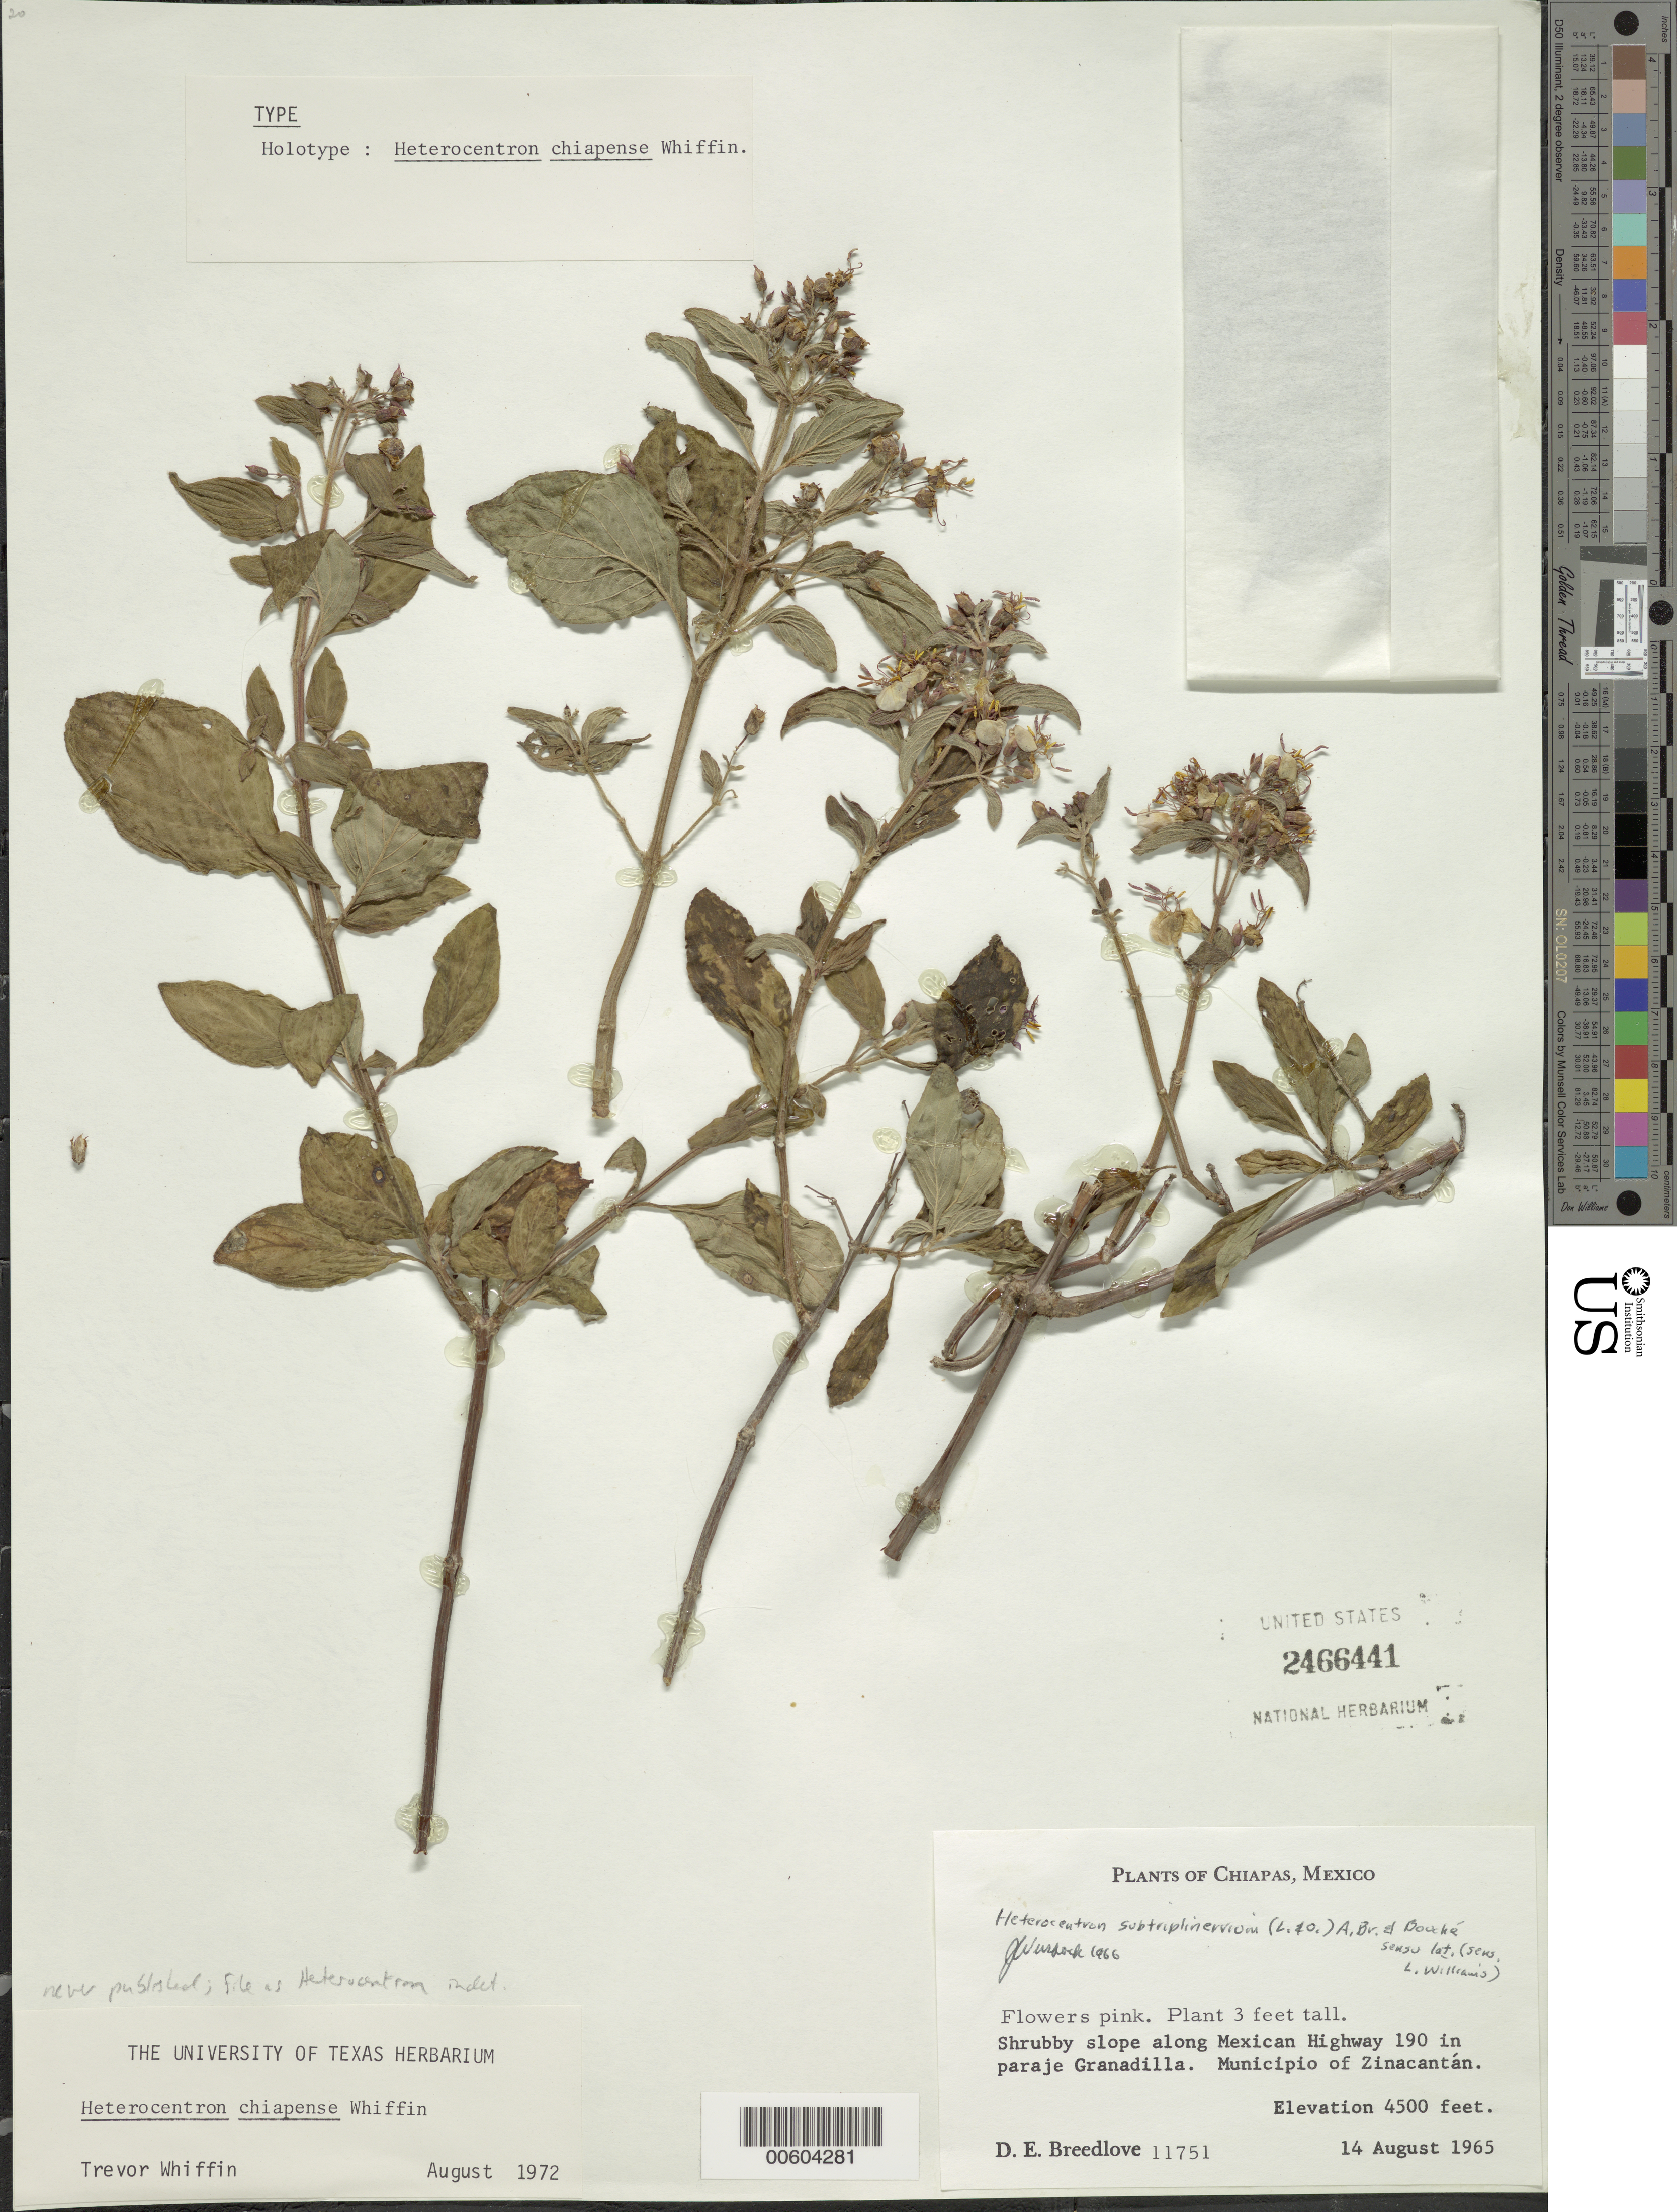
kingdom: Plantae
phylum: Tracheophyta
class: Magnoliopsida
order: Myrtales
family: Melastomataceae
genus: Heterocentron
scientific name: Heterocentron sp.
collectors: D. E. Breedlove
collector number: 11751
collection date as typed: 14 Aug 1965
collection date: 1965-08-14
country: Mexico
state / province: Chiapas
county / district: Zinacantan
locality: Slope along Mexican hwy 190 in Paraje Granadilla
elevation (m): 1372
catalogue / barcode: US 2466441